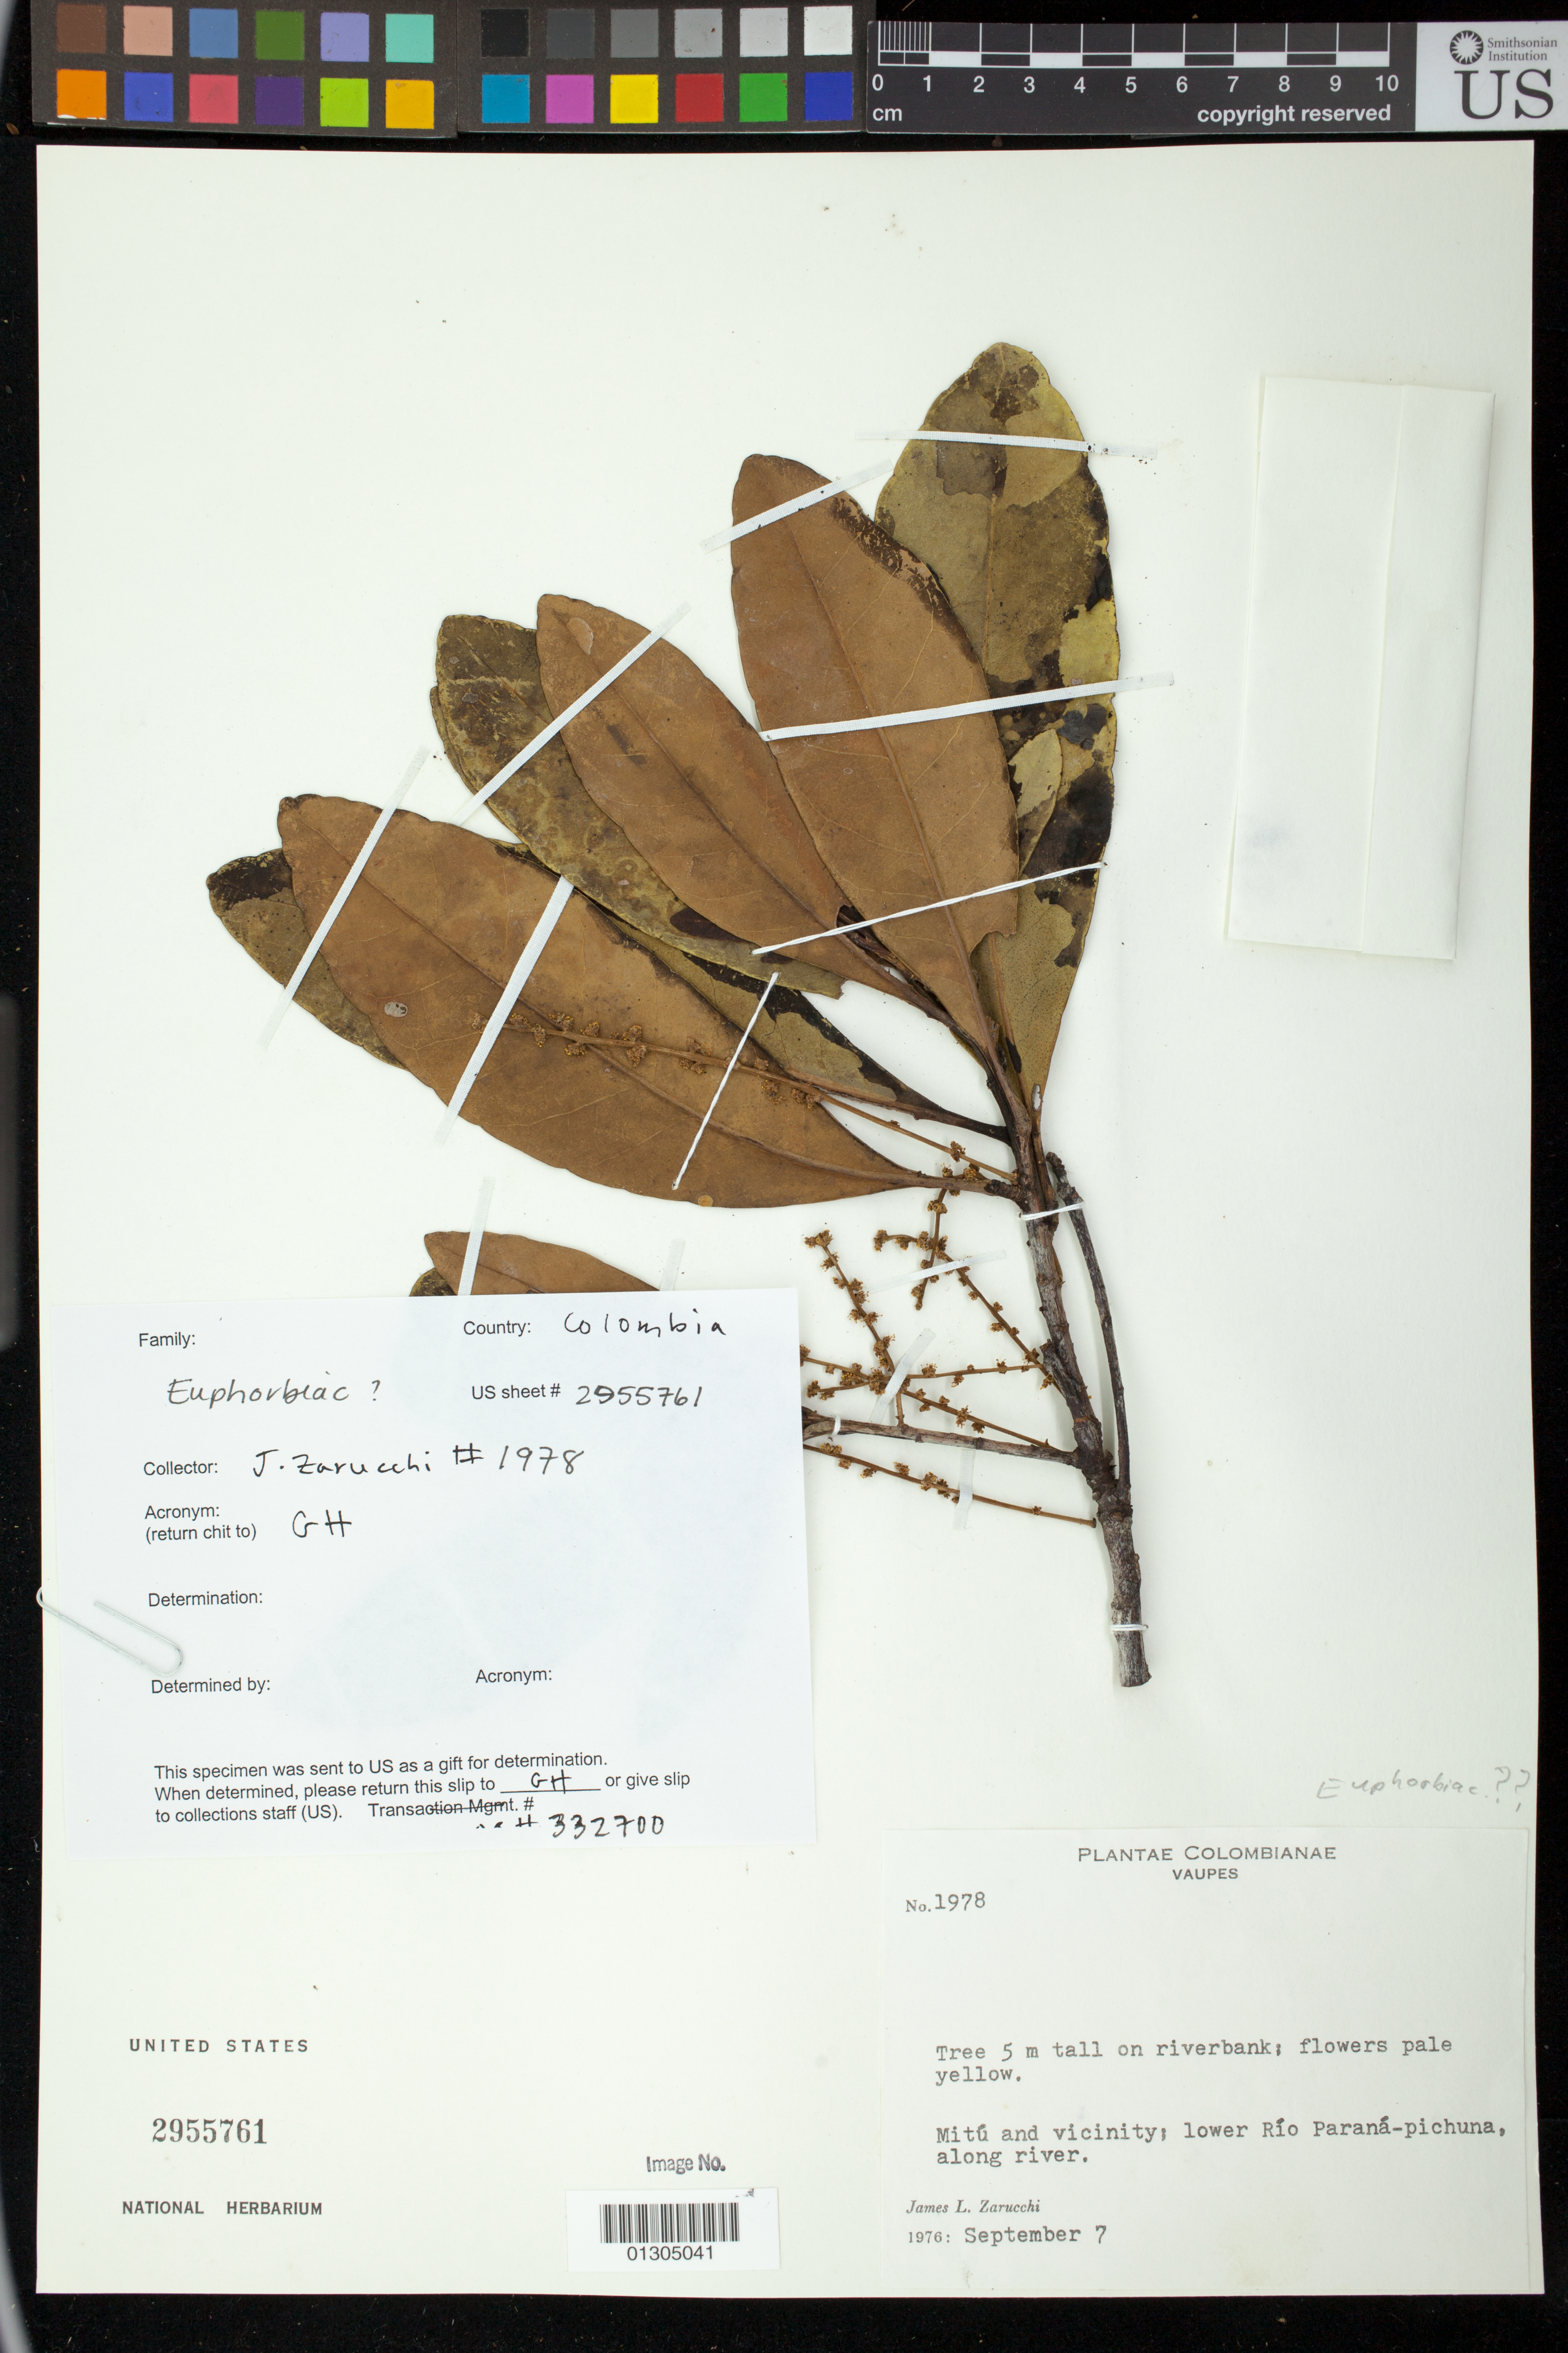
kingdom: Plantae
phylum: Tracheophyta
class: Magnoliopsida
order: Malpighiales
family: Euphorbiaceae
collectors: J. L. Zarucchi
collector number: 1978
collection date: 1976-09-07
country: Colombia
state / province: Vaupes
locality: Mitu and vicinity; lower Rio Parana-Pichuna, along river.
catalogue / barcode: US 2955761